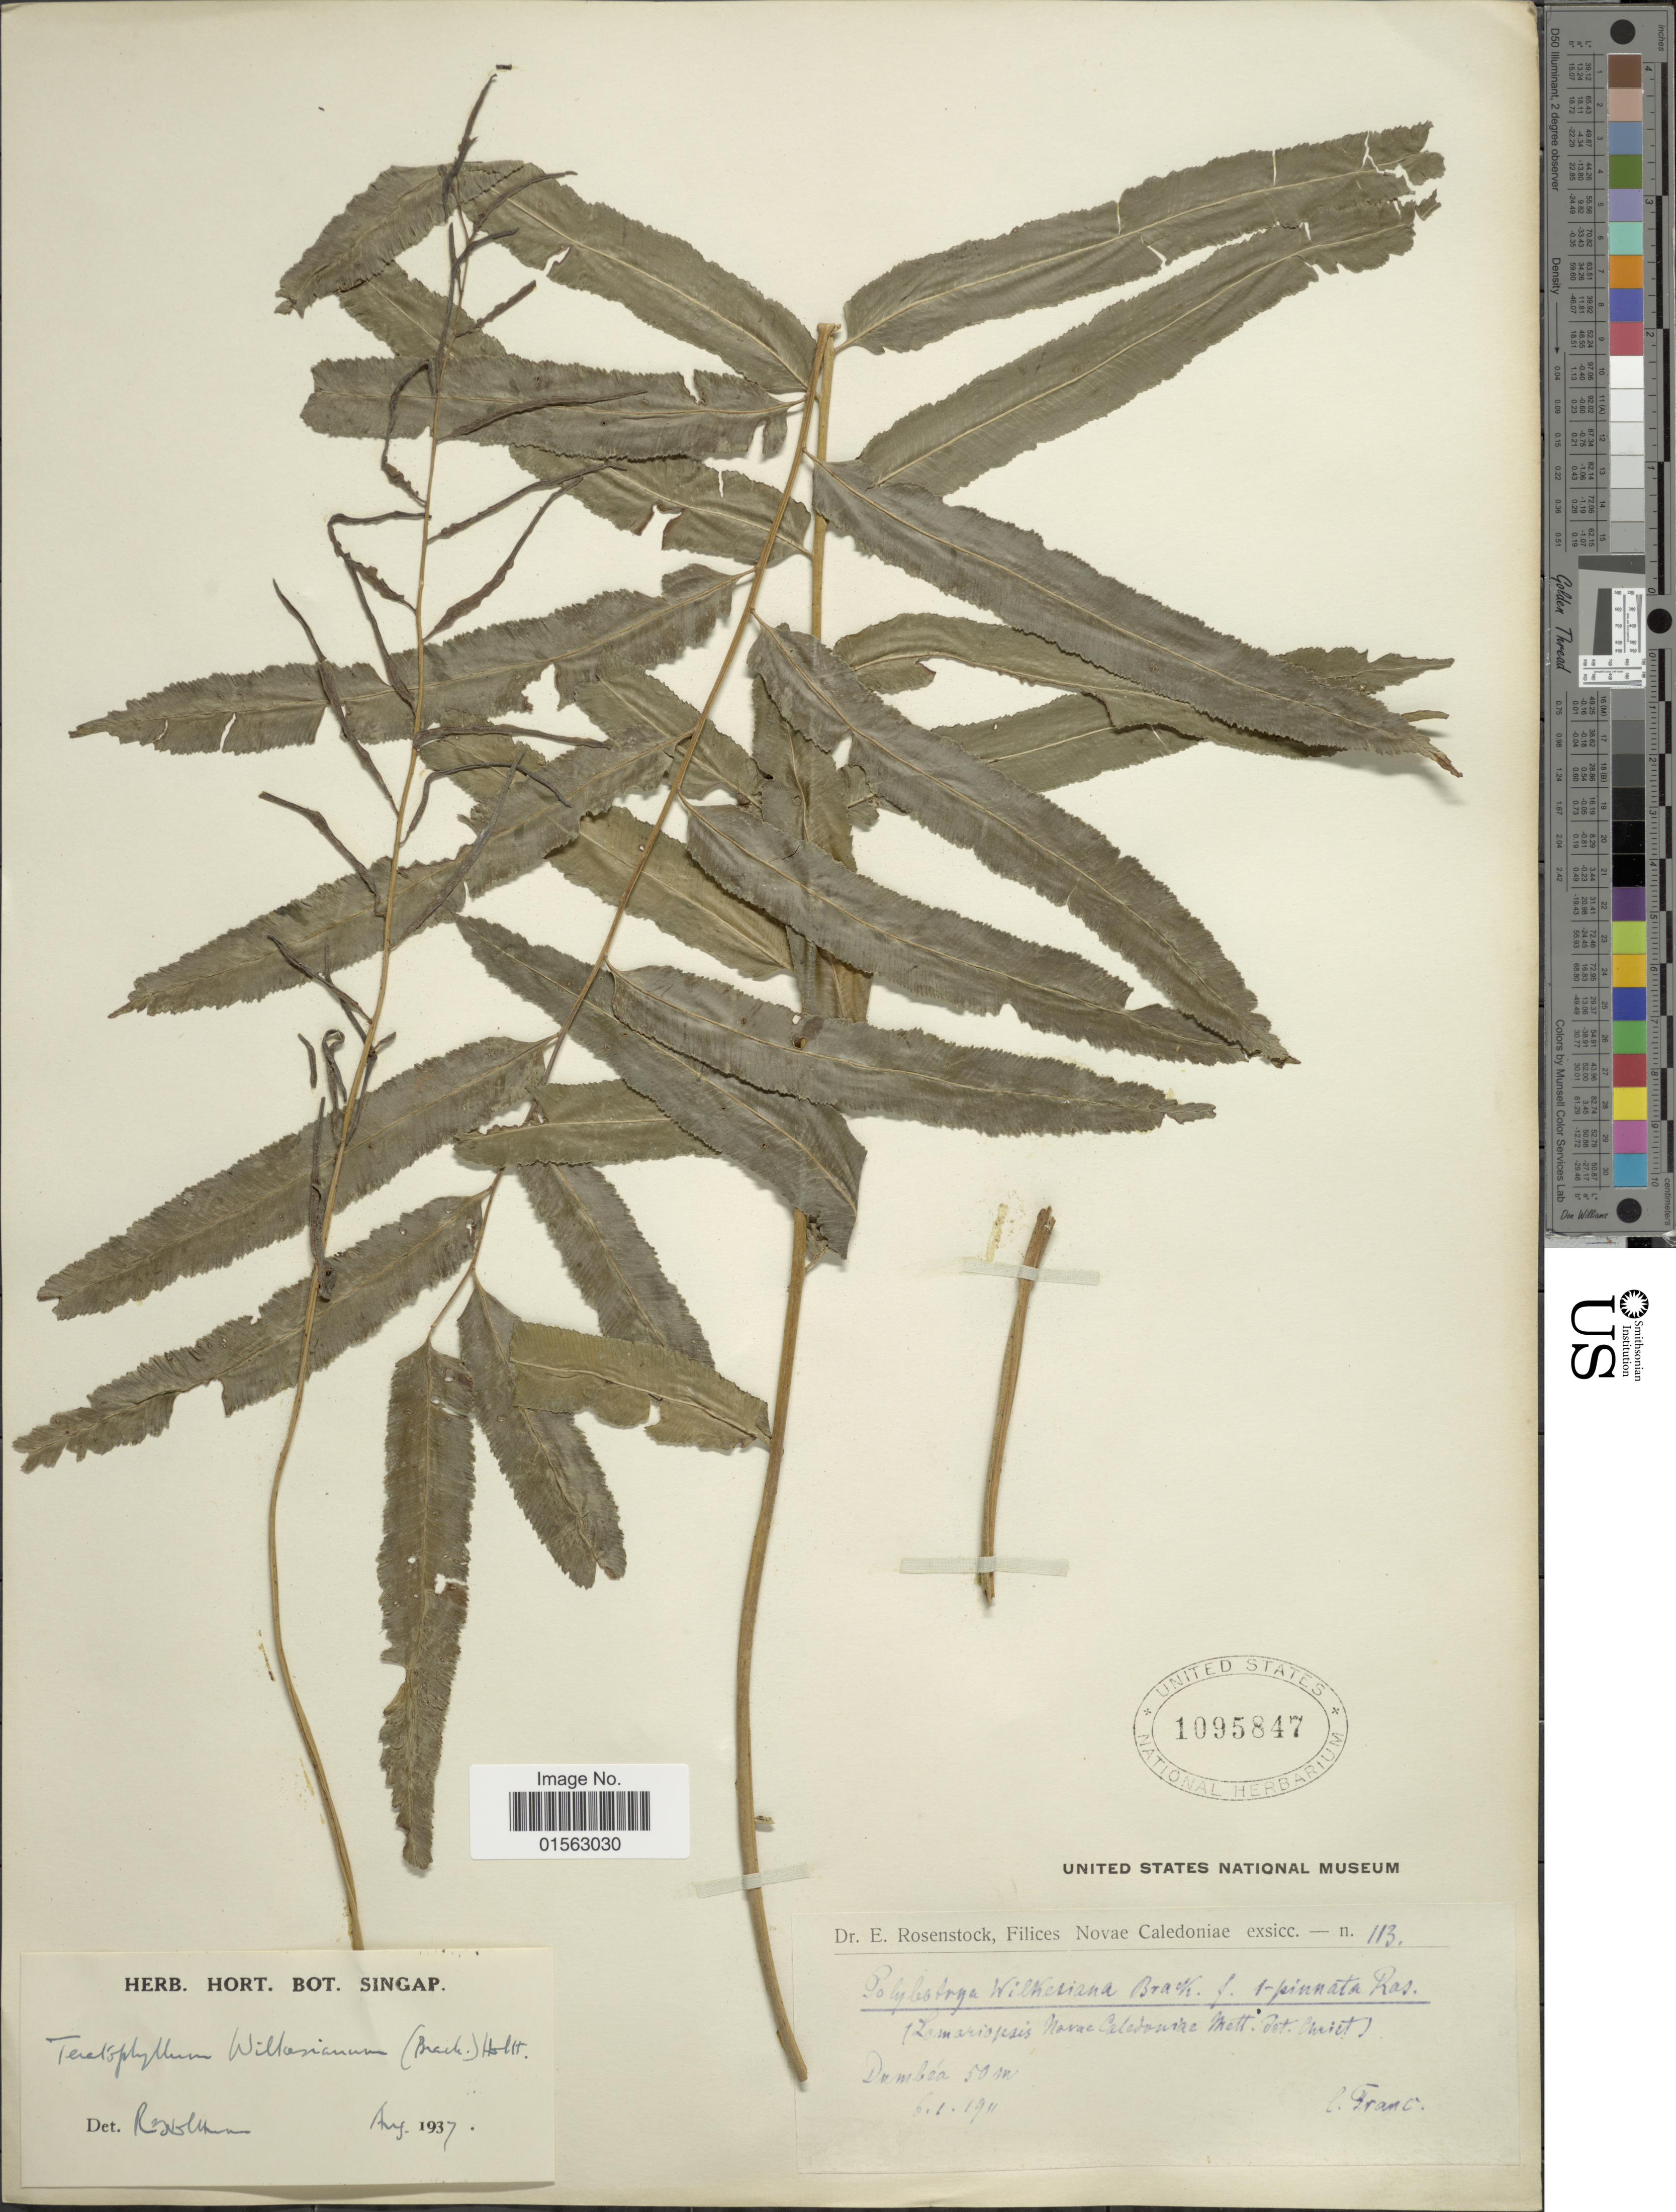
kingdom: Plantae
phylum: Tracheophyta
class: Polypodiopsida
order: Polypodiales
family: Dryopteridaceae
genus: Teratophyllum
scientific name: Teratophyllum wilkesianum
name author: (Brack.) Holttum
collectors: Franc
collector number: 113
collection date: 1911-01-06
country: New Caledonia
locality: Dumbéa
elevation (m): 50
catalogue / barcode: US 1095847